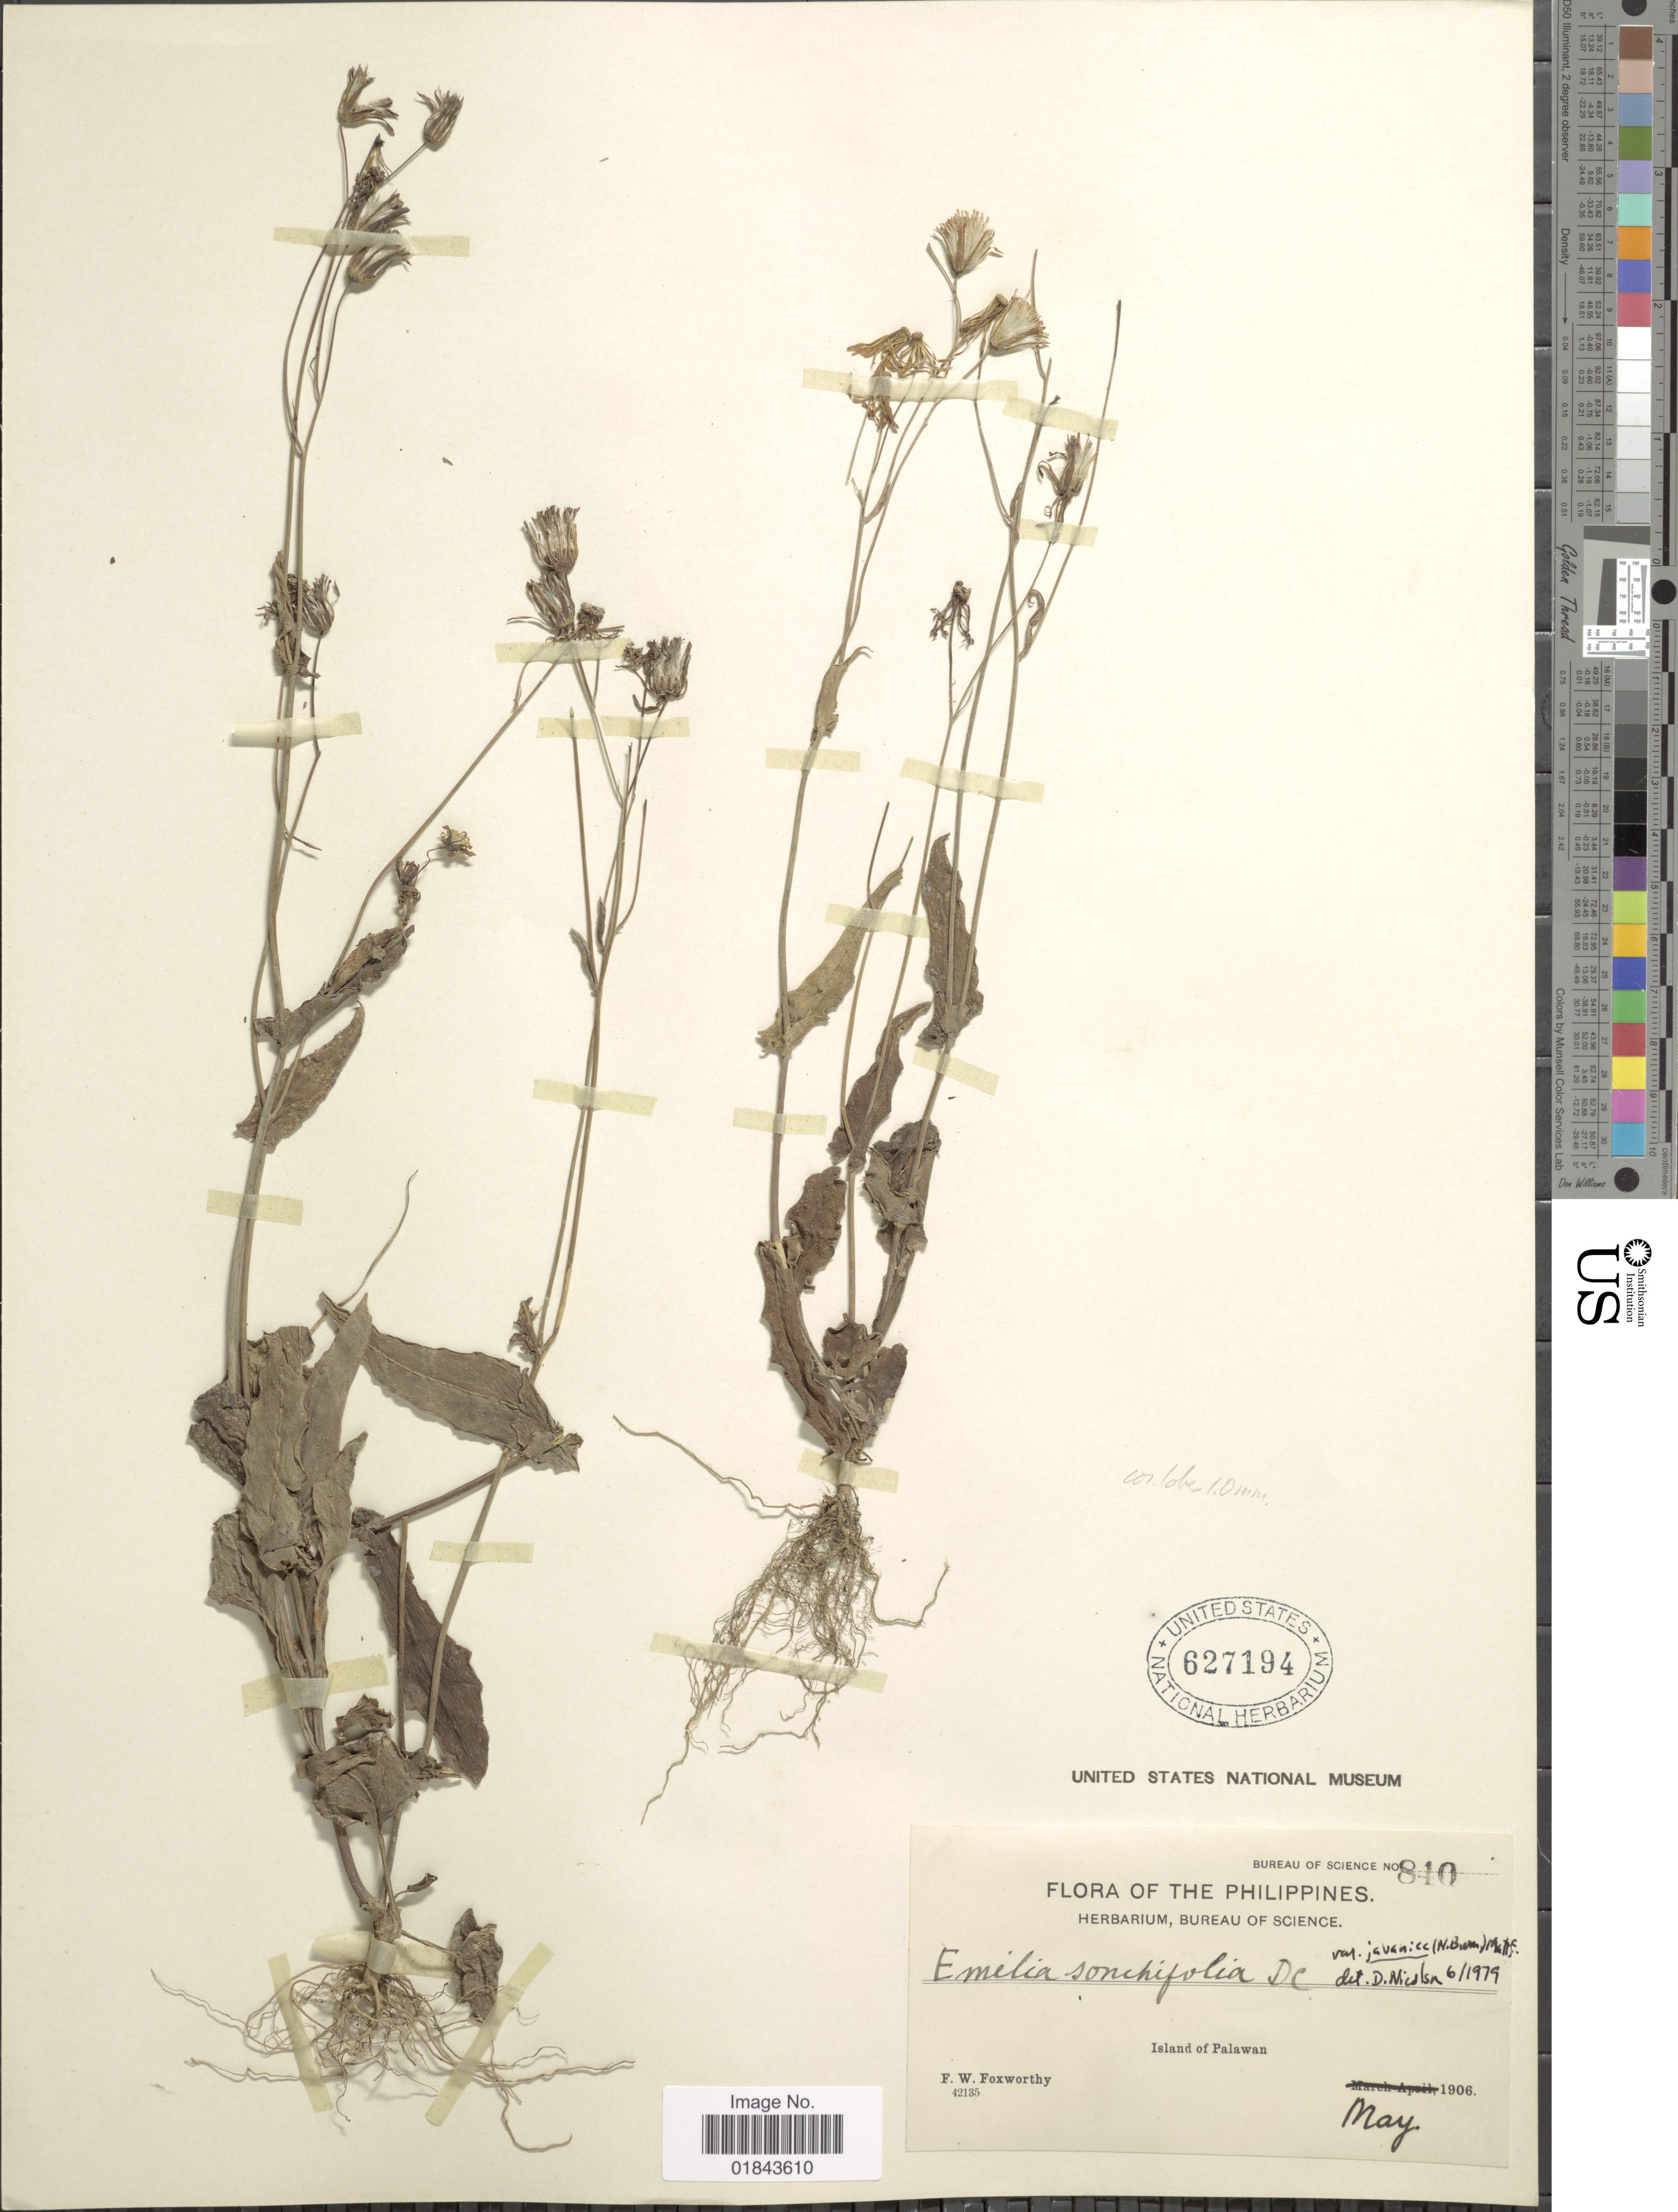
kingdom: Plantae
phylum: Tracheophyta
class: Magnoliopsida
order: Asterales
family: Asteraceae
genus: Emilia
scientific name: Emilia sonchifolia var. javanica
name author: (Burm. f.) Mattf.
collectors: F. W. Foxworthy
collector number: Bureau of Science 840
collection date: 1906-05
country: Philippines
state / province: Mimaropa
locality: Island of Palawan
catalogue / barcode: US 627194